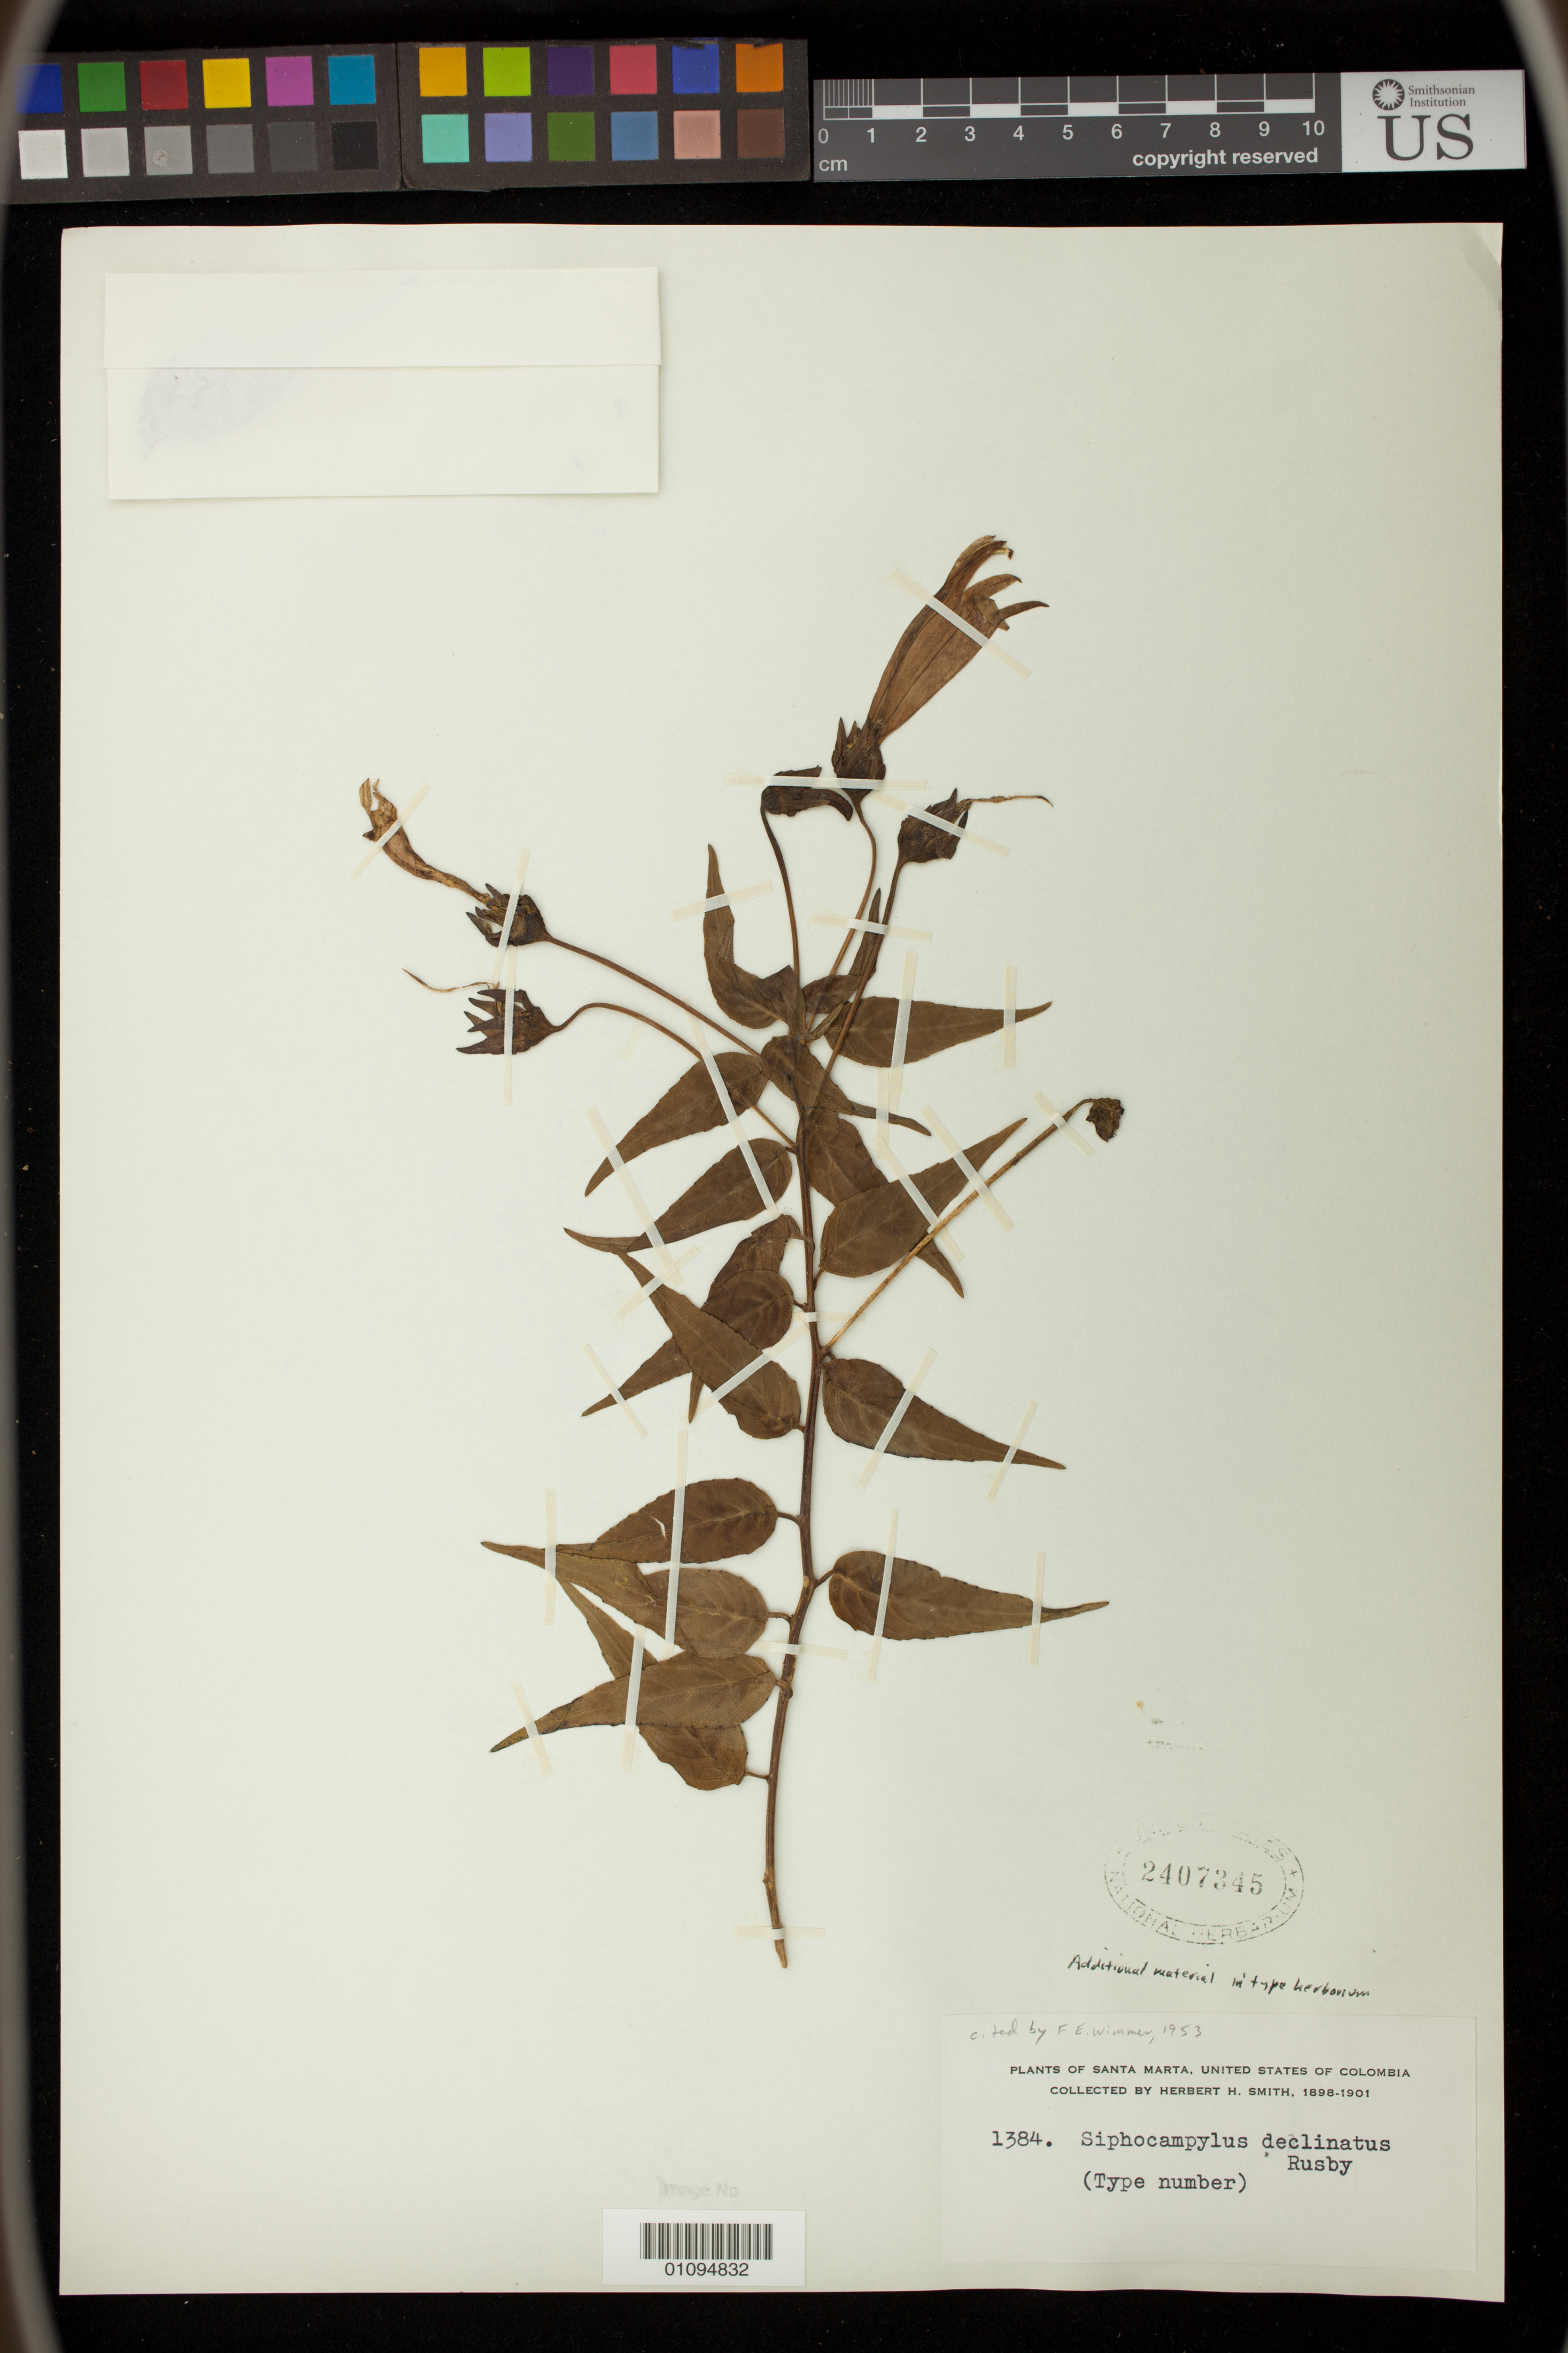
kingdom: Plantae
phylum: Tracheophyta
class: Magnoliopsida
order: Asterales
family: Campanulaceae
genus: Siphocampylus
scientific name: Siphocampylus declinatus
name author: Rusby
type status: Isotype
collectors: Herbert H. Smith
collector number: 1384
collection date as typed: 1898 to -- --- 1901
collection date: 1898/1901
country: Colombia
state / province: Magdalena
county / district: Santa Marta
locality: Santa Marta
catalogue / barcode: US 2407345